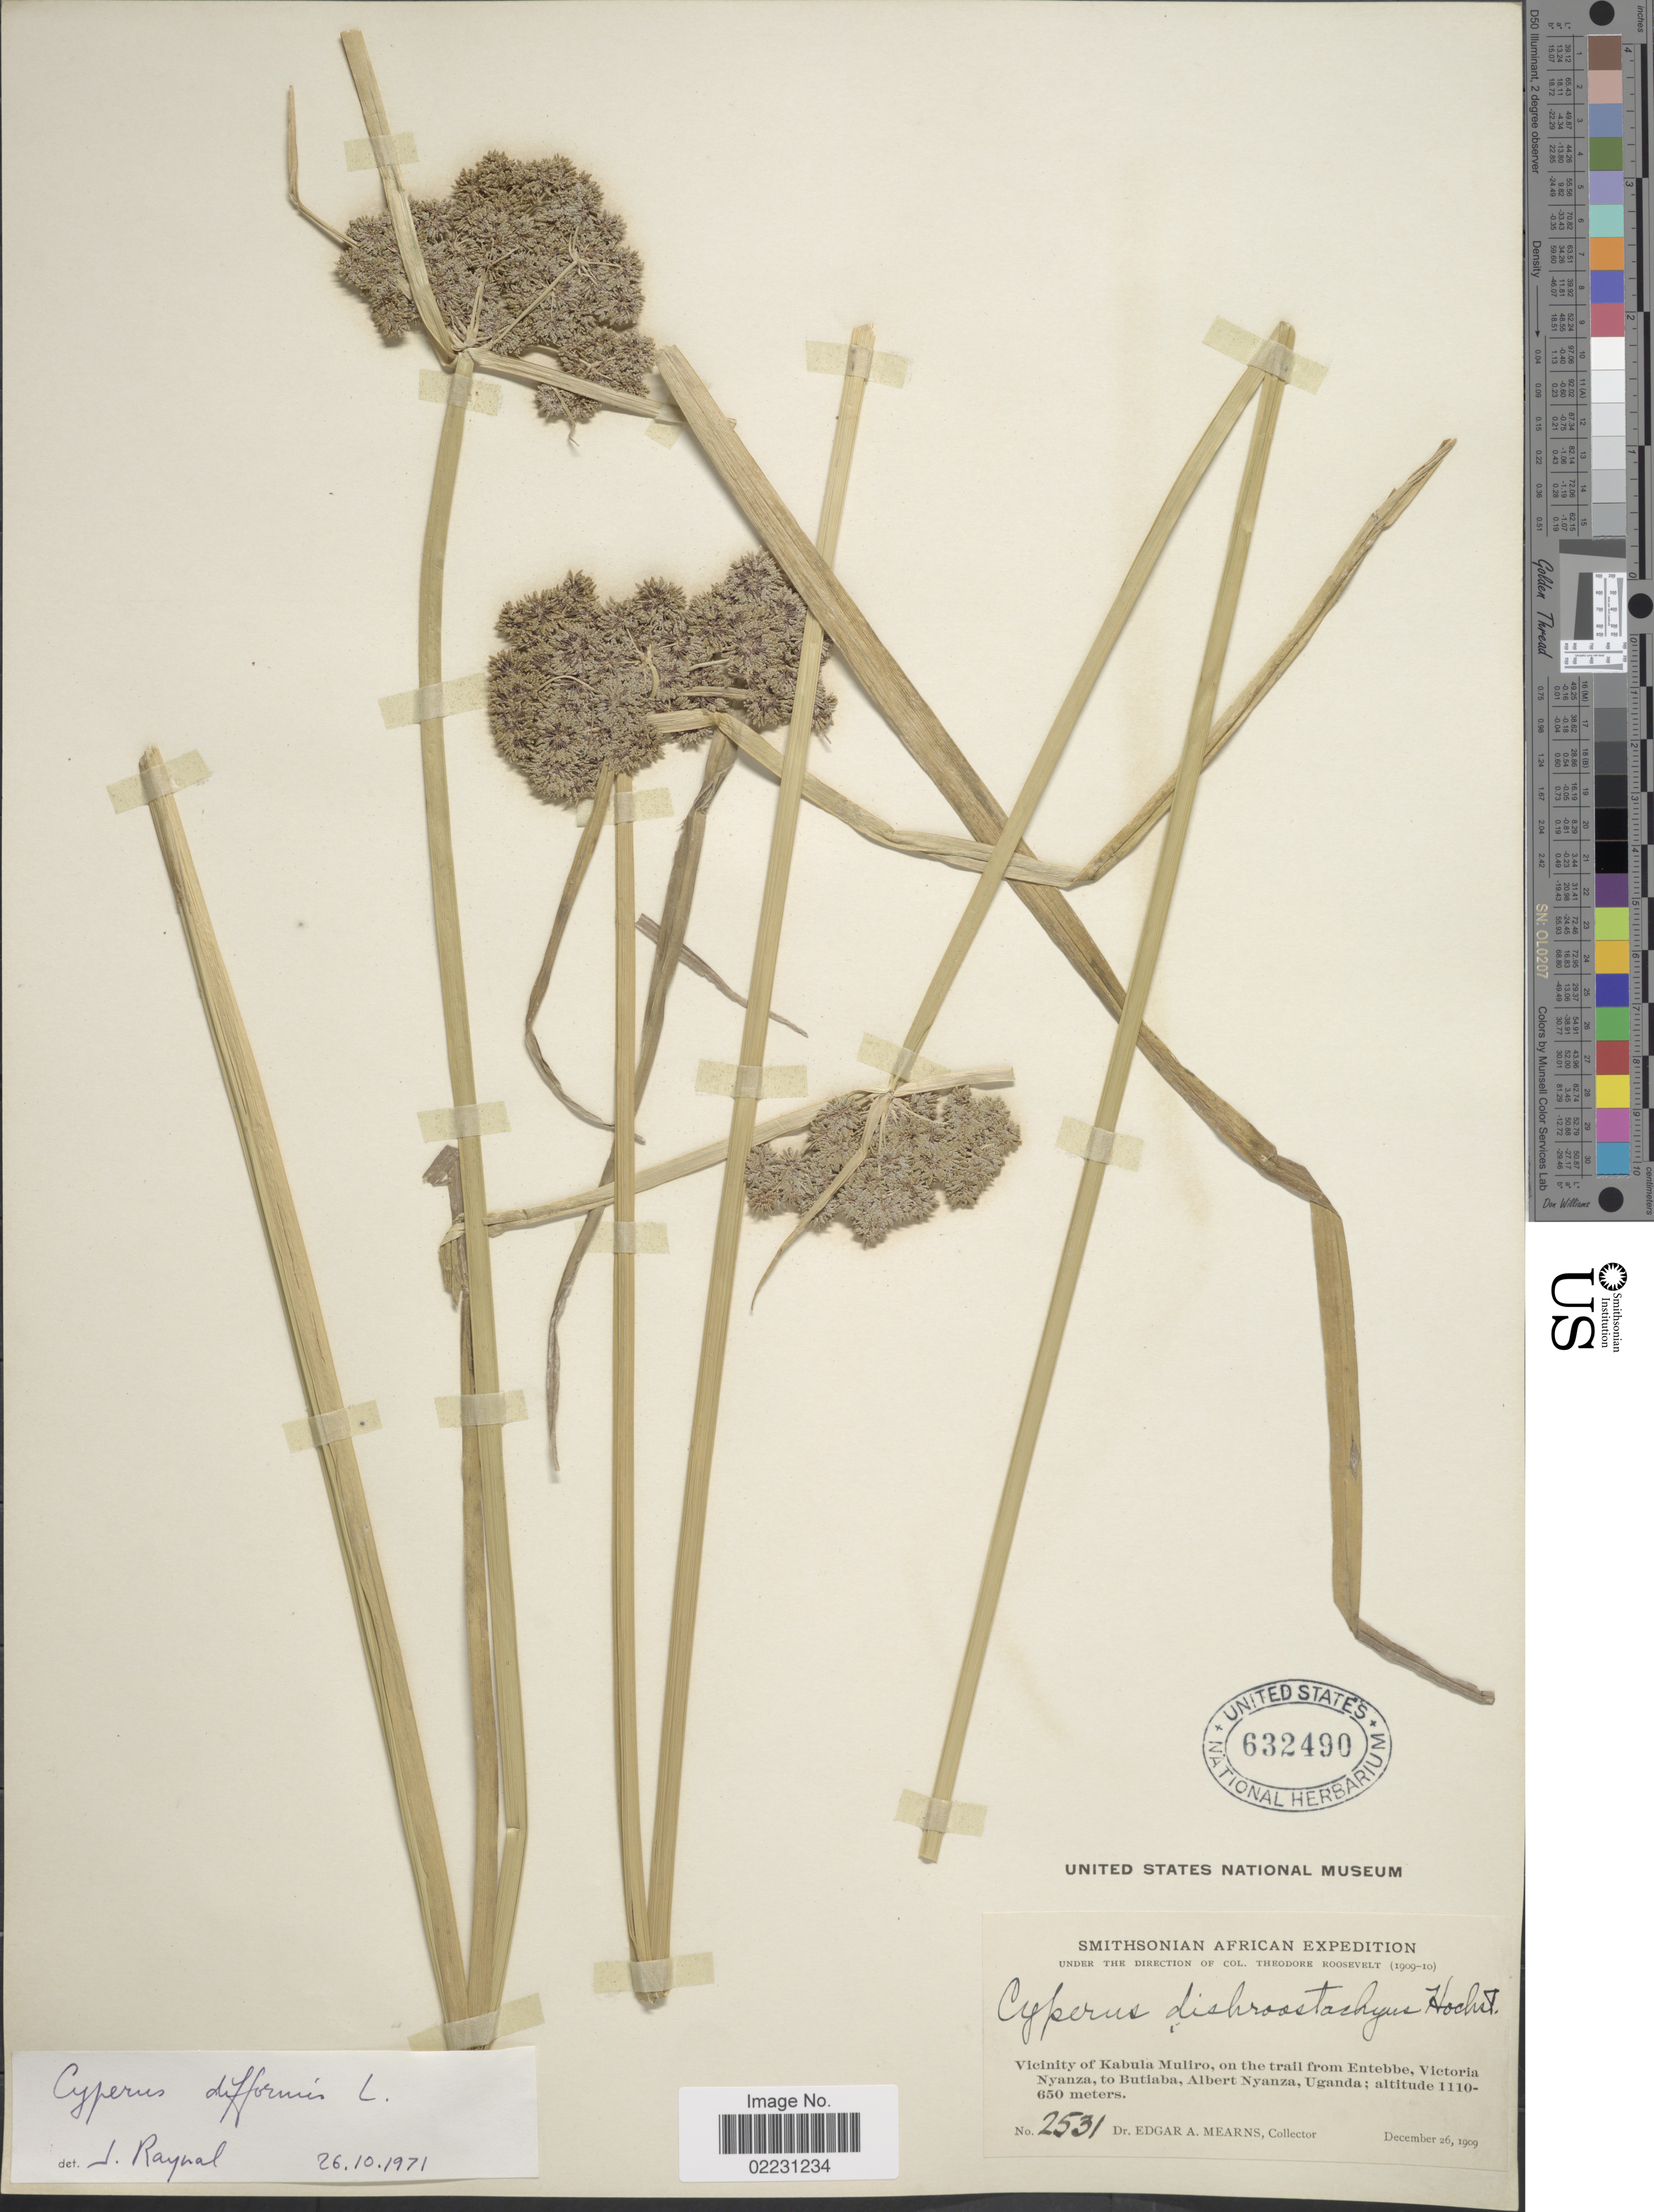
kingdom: Plantae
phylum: Tracheophyta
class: Liliopsida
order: Poales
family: Cyperaceae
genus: Cyperus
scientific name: Cyperus difformis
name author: L.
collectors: E. A. Mearns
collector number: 2531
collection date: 1909-12-26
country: Uganda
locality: Vicinity of Kabula Muliro, on the trail from Entebbe, Victoria Nyanza, to Butiaba, Albert Nyanza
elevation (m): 650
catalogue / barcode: US 632490